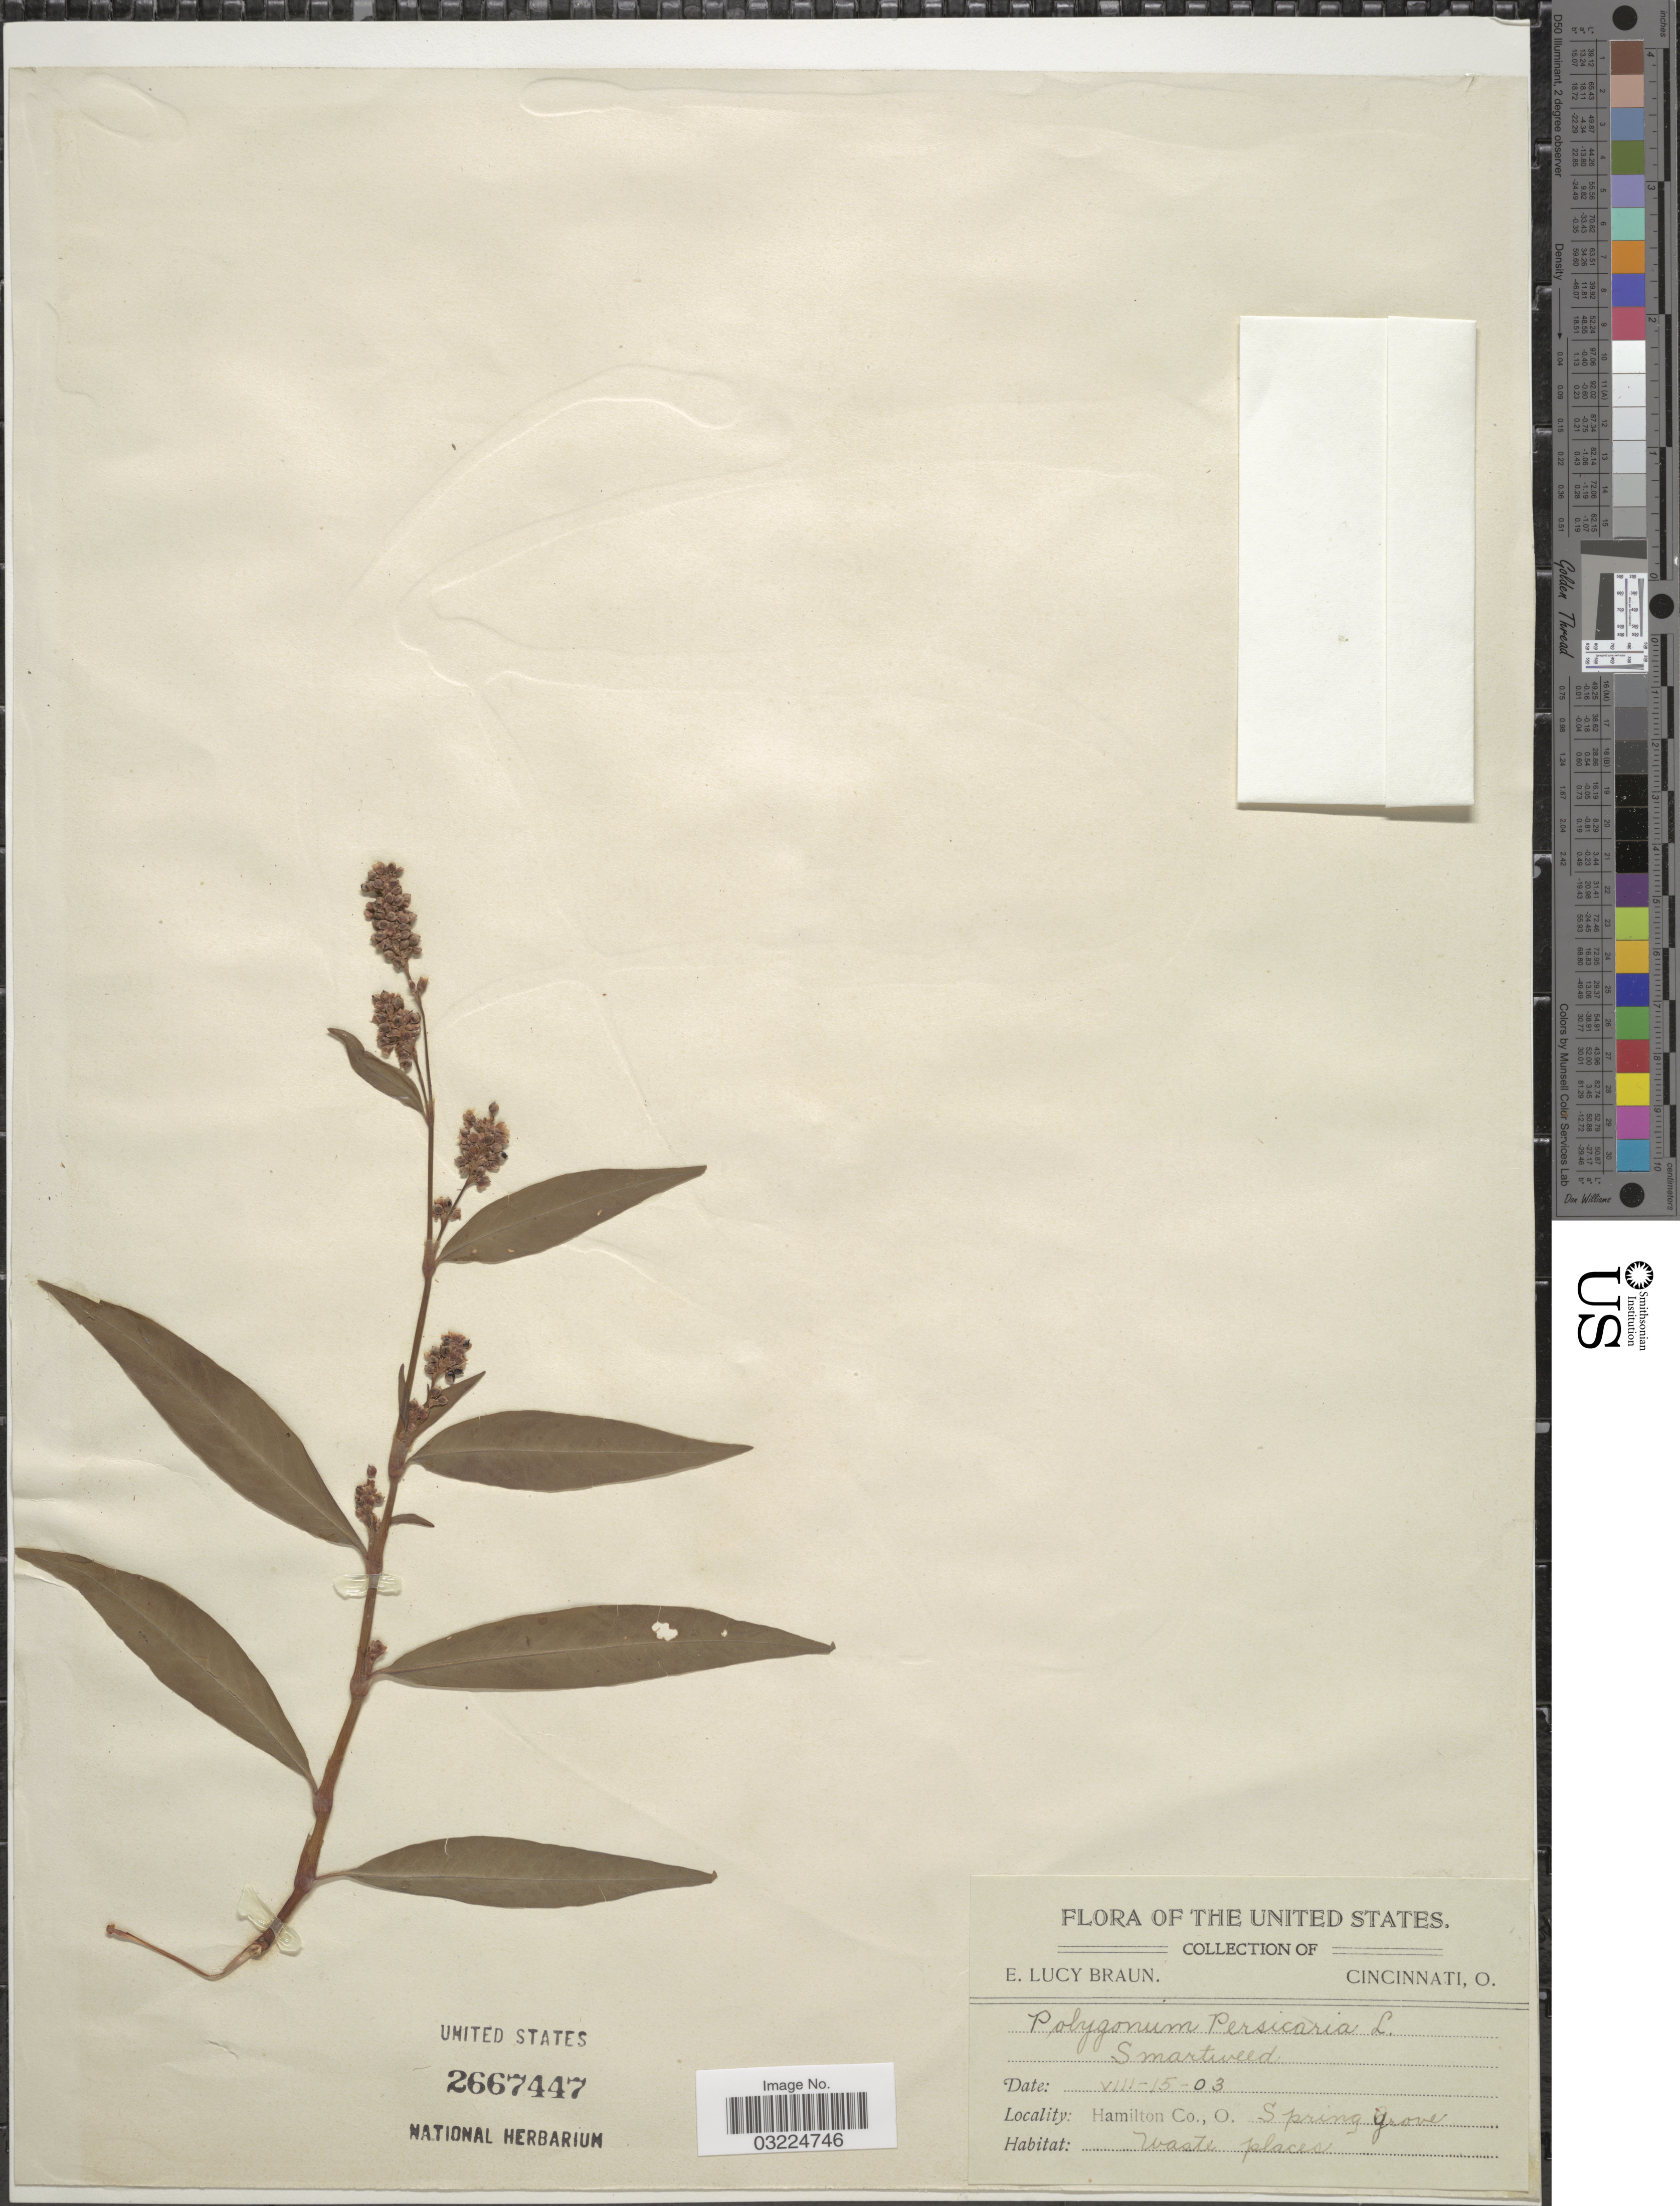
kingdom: Plantae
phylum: Tracheophyta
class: Magnoliopsida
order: Caryophyllales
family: Polygonaceae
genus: Persicaria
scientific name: Persicaria maculosa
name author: S.F. Gray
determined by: Atha, D. E.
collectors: E. L. Braun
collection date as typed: Transcribed d/m/y: 15/8/3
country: United States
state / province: Ohio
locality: Hamilton Co., Spring Grove.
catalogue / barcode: US 2667447